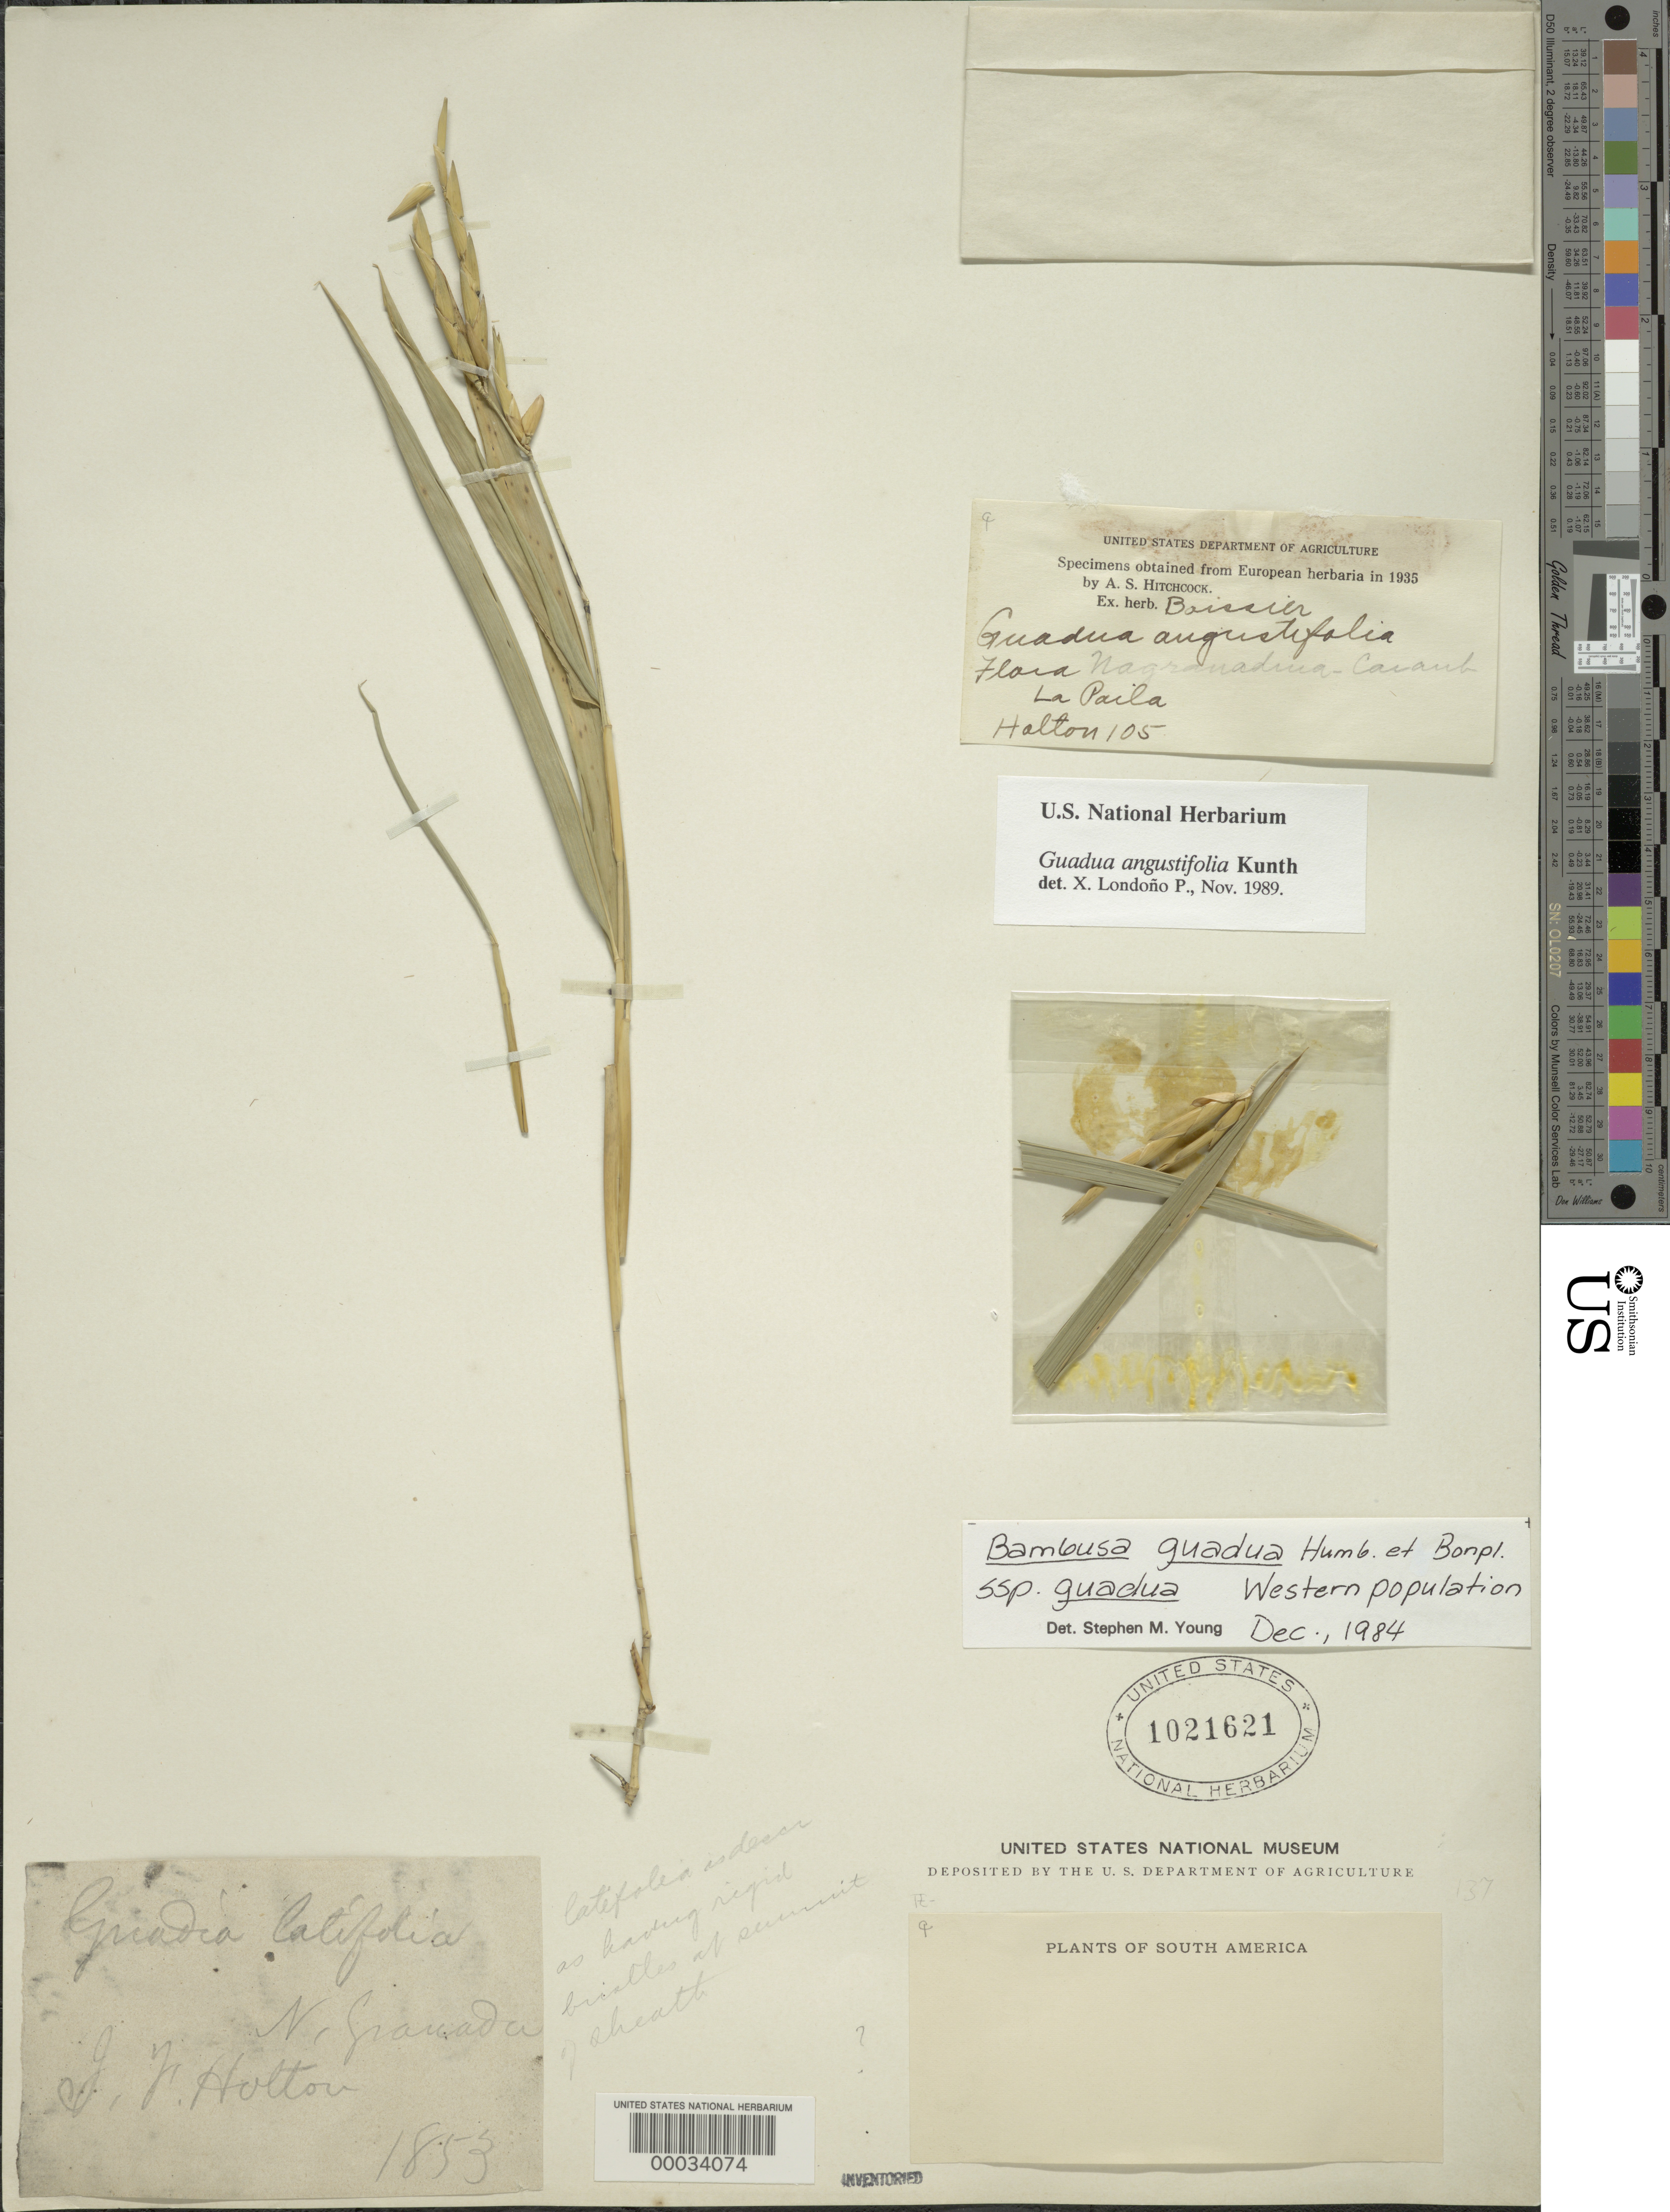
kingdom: Plantae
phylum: Tracheophyta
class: Liliopsida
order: Poales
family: Poaceae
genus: Guadua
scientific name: Guadua angustifolia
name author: Kunth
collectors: J. Halton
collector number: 105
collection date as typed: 1853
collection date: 1853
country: Colombia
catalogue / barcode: US 1021621